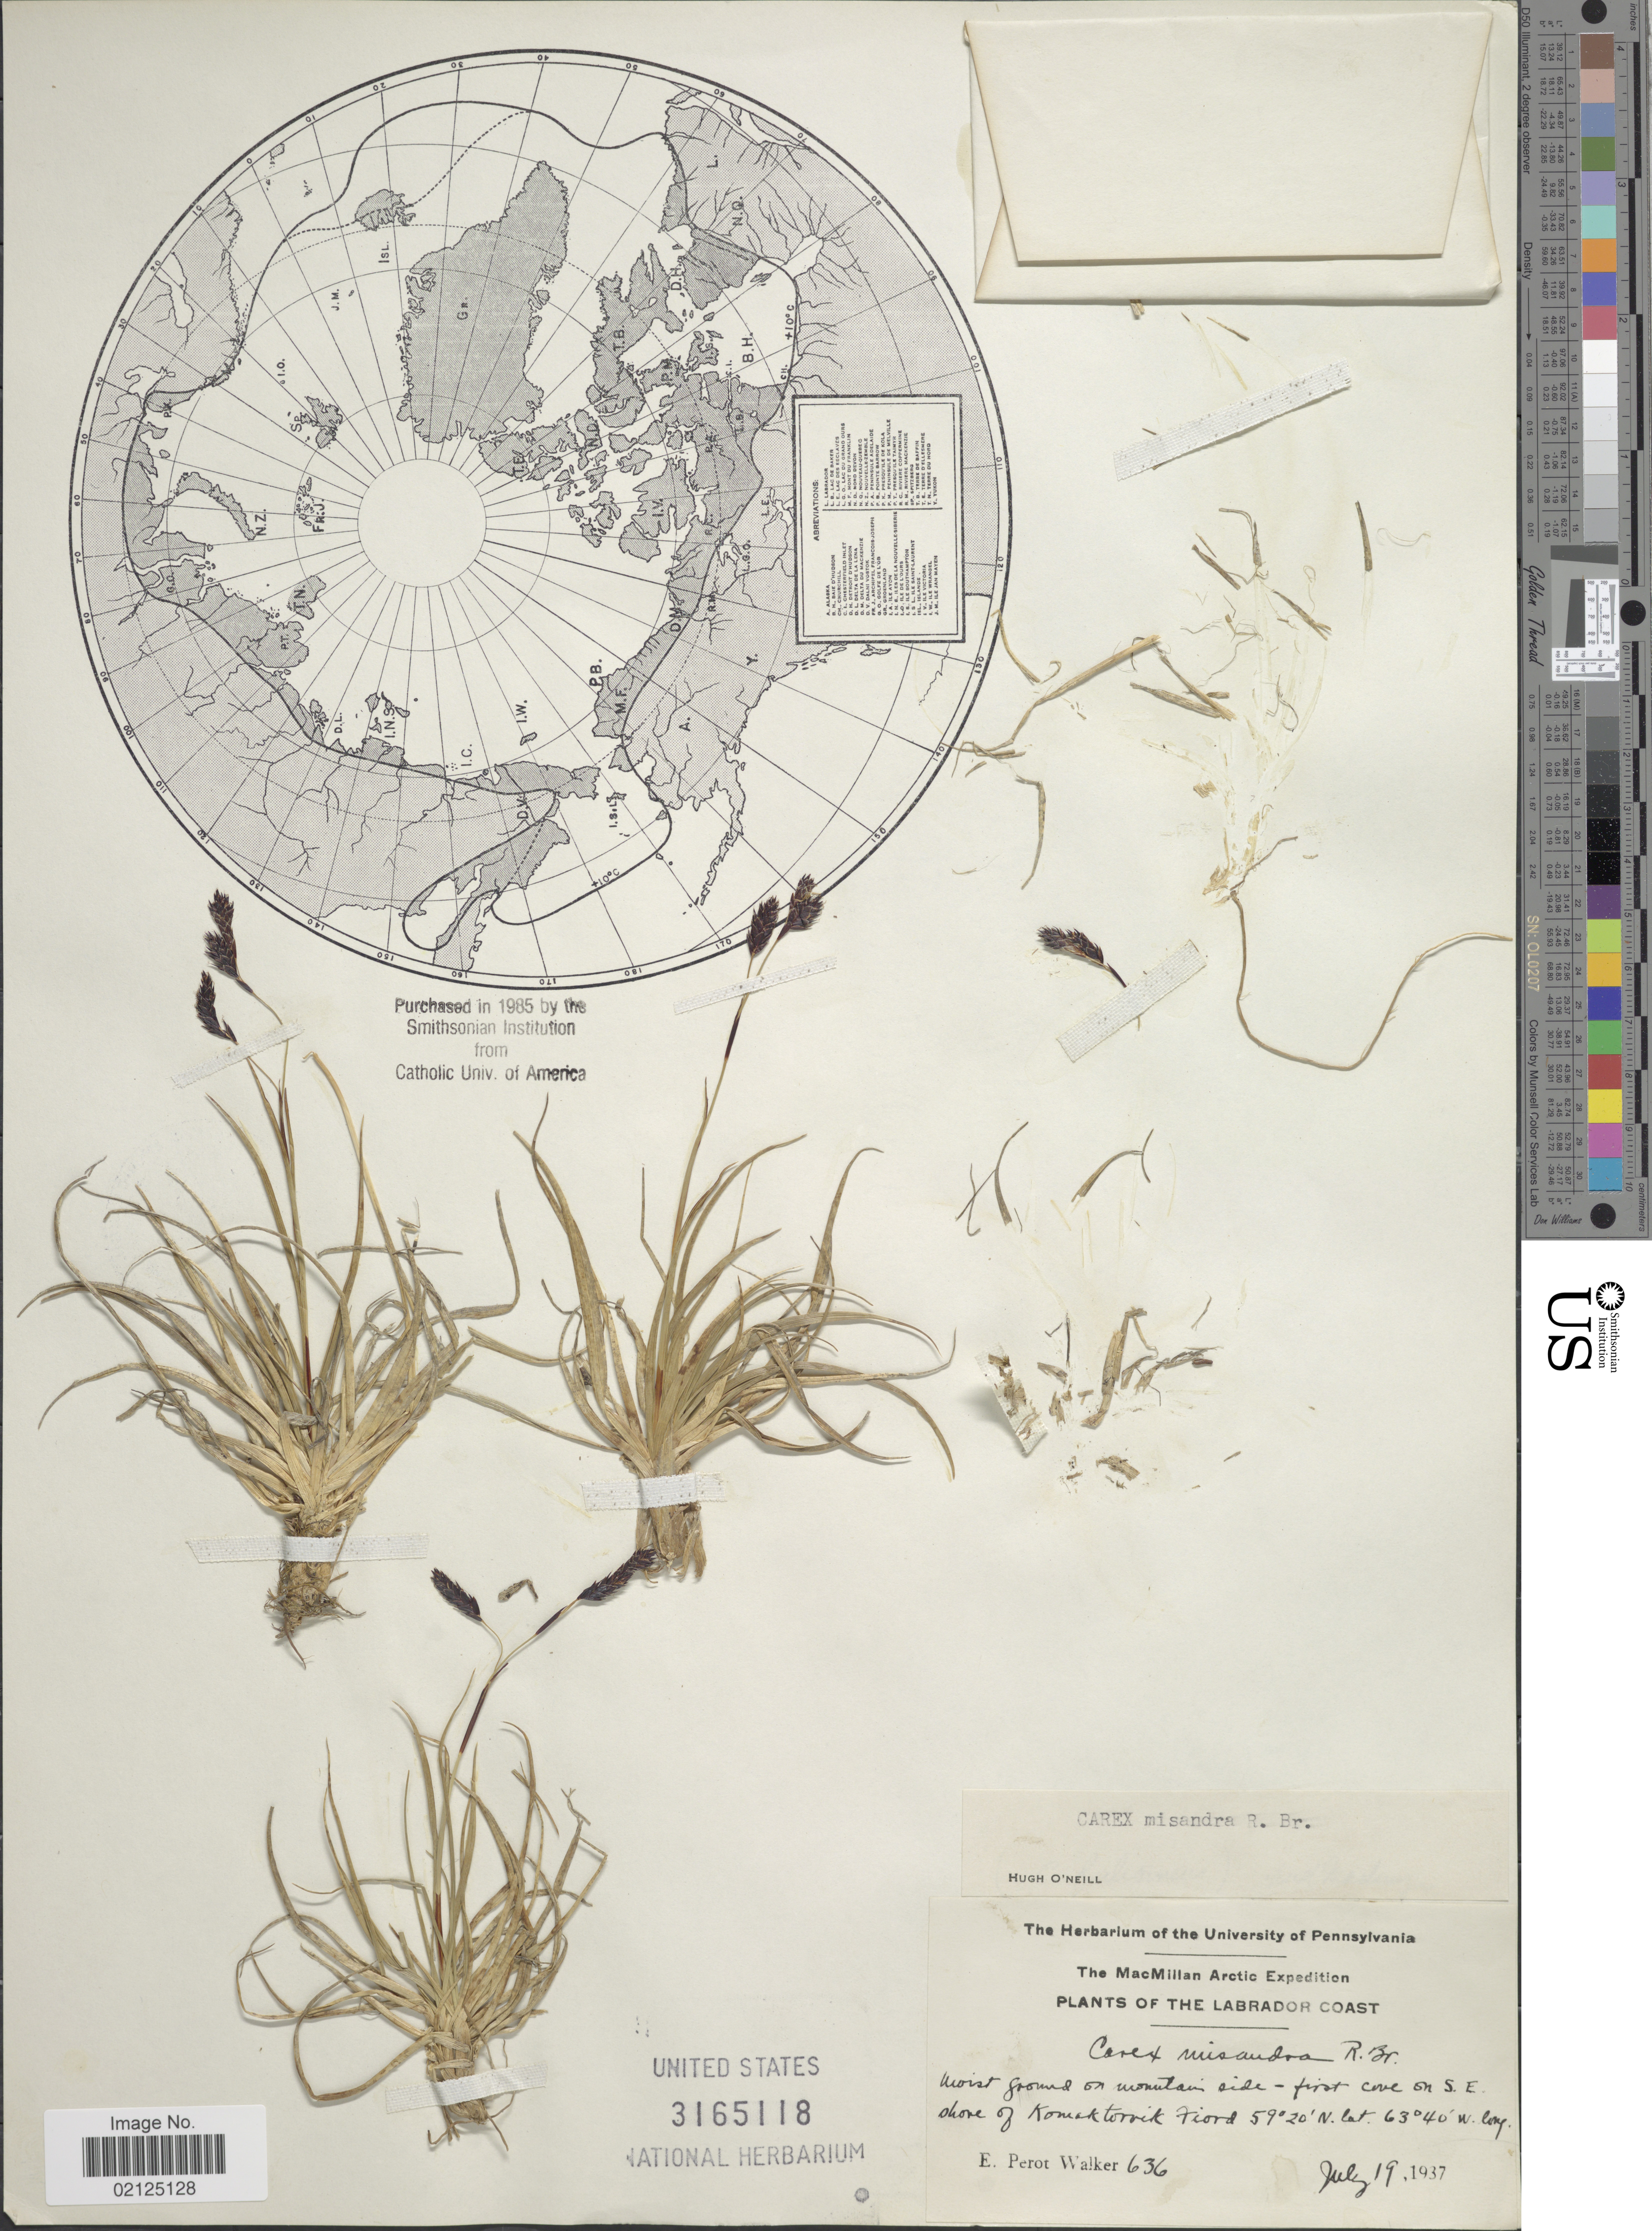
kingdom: Plantae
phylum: Tracheophyta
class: Liliopsida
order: Poales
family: Cyperaceae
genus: Carex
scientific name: Carex fuliginosa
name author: Schkuhr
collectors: E. P. Walker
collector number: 636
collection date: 1937-07-19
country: Canada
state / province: Newfoundland and Labrador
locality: Labrador Coast, Moist ground on mountain side - first cove on S.E. shore of Komaktorvik Fiord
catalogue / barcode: US 3165118